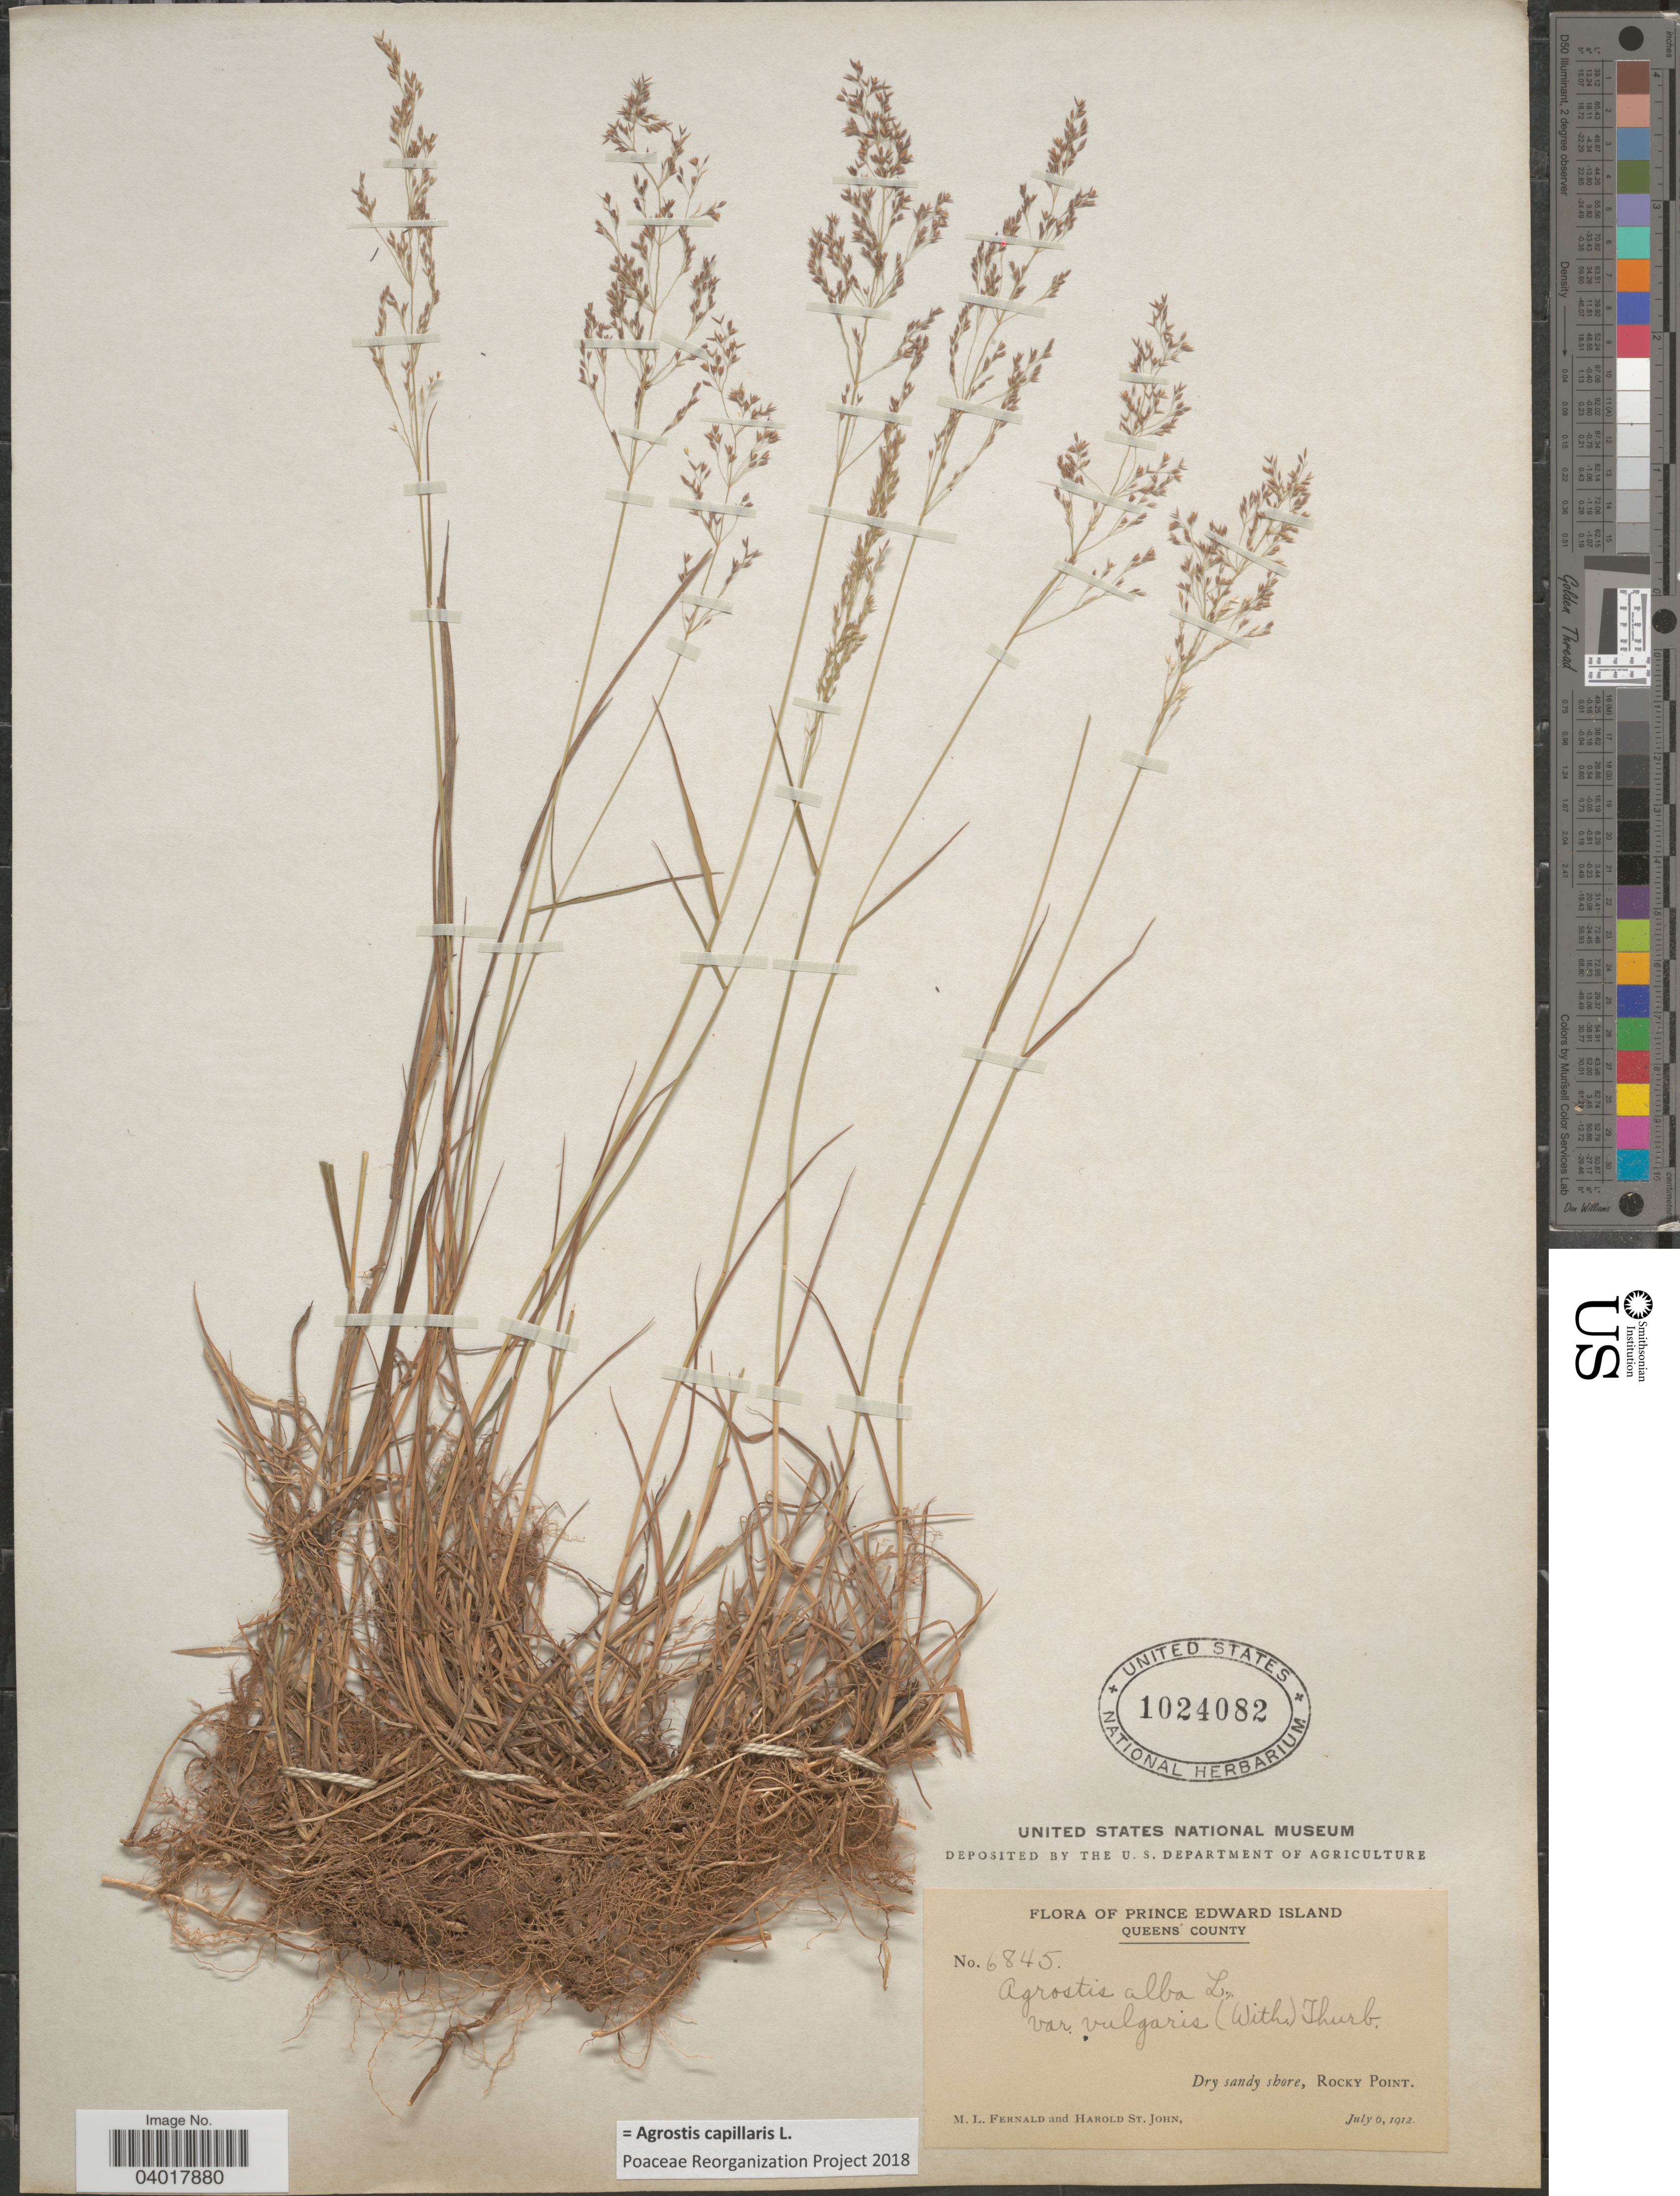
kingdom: Plantae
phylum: Tracheophyta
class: Liliopsida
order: Poales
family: Poaceae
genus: Agrostis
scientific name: Agrostis capillaris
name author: L.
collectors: M. L. Fernald & H. St. John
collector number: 6845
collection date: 1912-07-06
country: Canada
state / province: Prince Edward Island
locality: Queens County. Dry sandy shore, Rocky Point.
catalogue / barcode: US 1024082